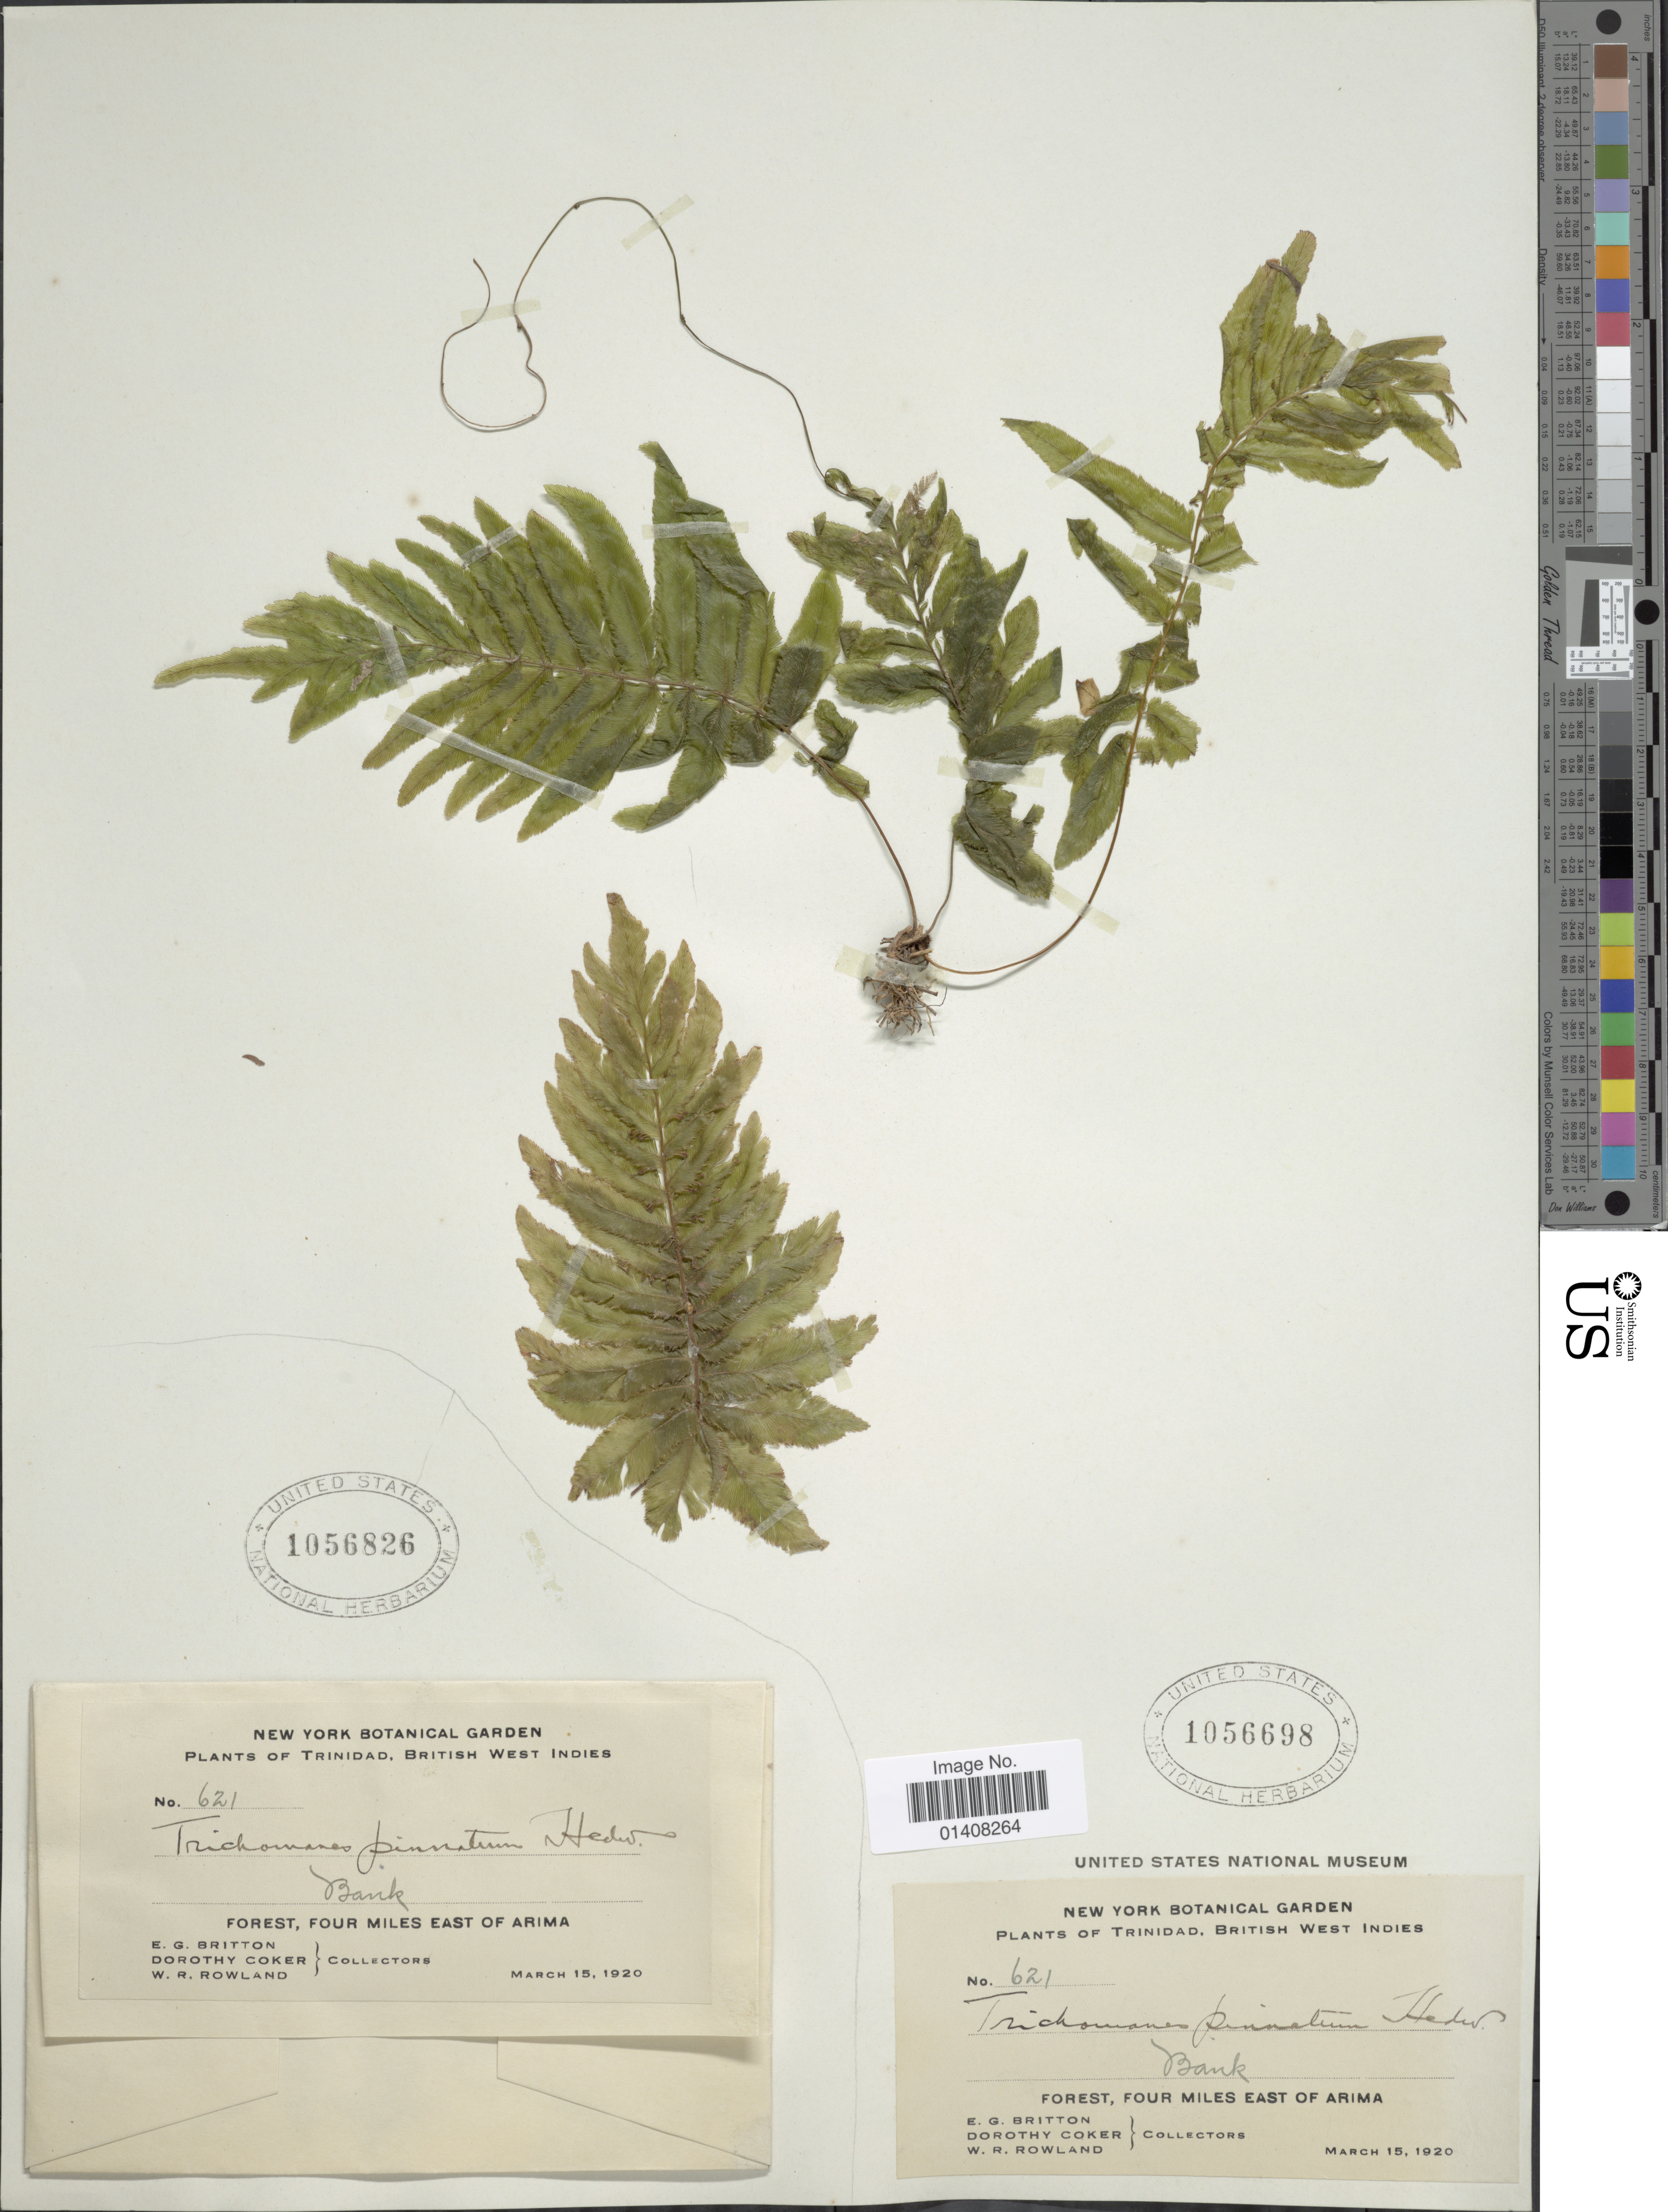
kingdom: Plantae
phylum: Tracheophyta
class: Polypodiopsida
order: Hymenophyllales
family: Hymenophyllaceae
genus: Trichomanes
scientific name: Trichomanes pinnatum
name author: Hedw.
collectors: E. G. Britton, D. Coker & W. Rowland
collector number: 621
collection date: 1920-03-15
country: Trinidad and Tobago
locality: Trinidad, British West Indies, Forest, four miles east of Arima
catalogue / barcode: US 1056698